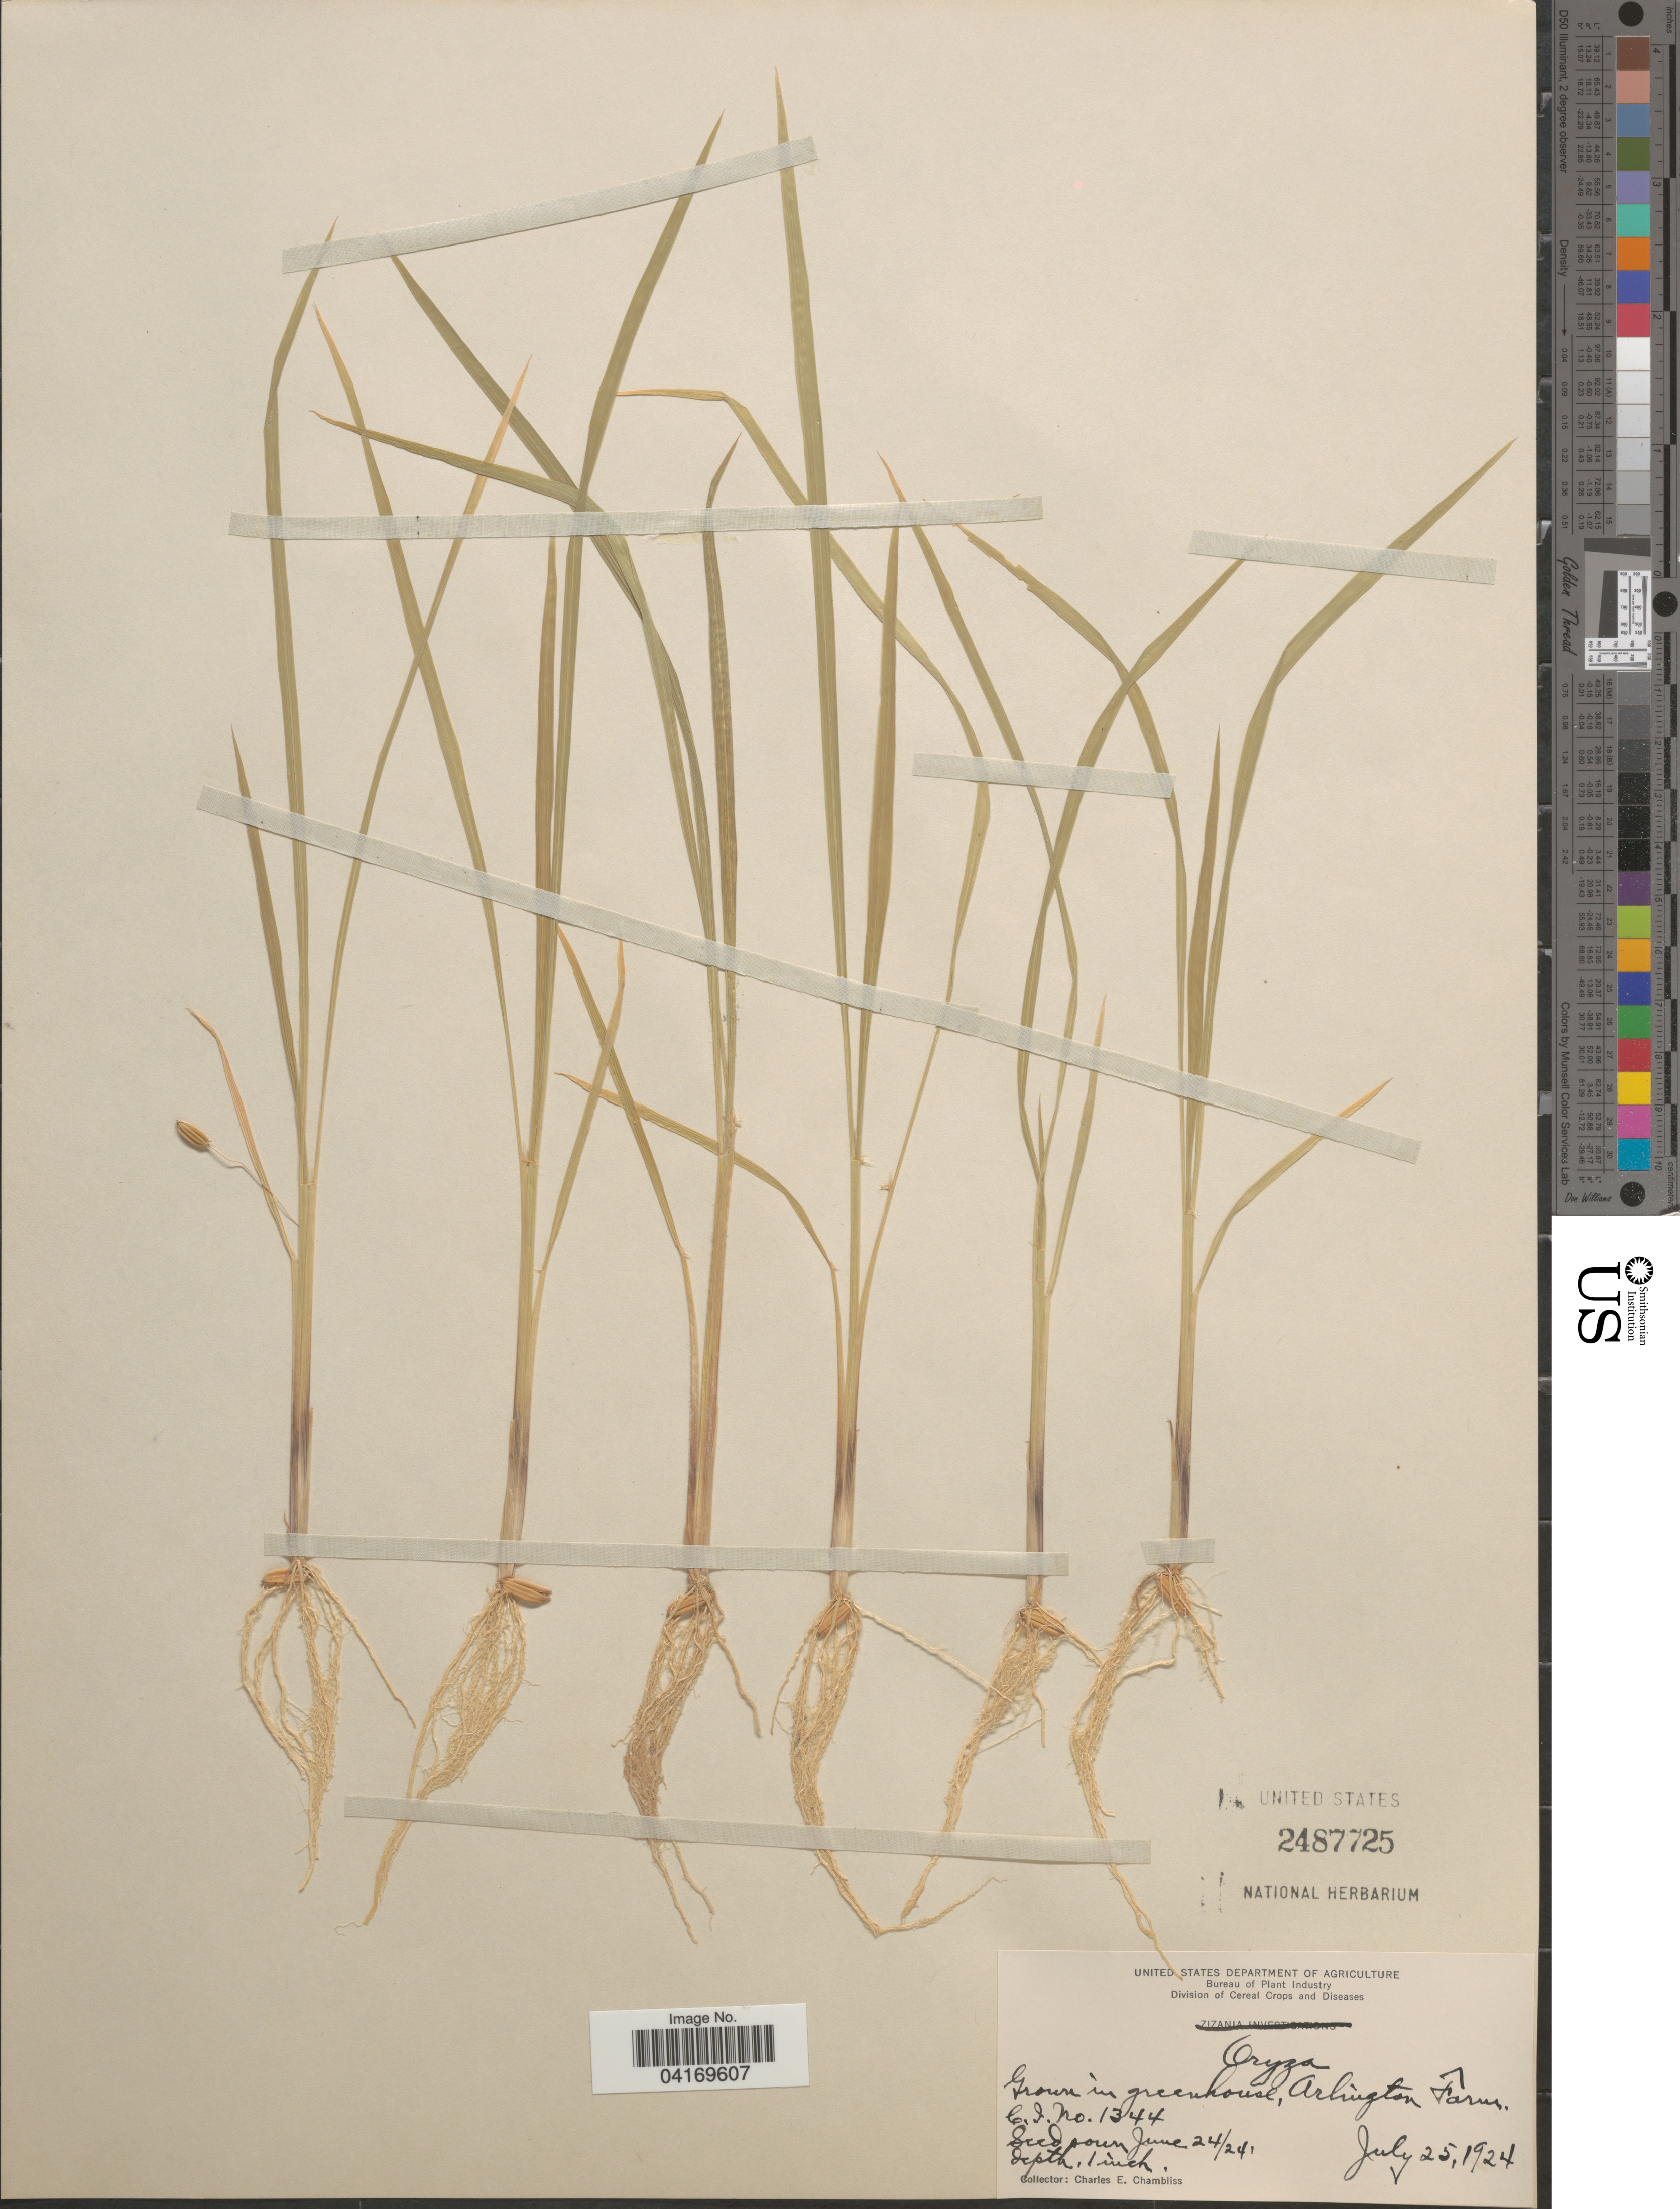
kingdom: Plantae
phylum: Tracheophyta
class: Liliopsida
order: Poales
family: Poaceae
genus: Oryza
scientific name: Oryza sp.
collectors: C. Chambliss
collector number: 1344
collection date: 1924-07-25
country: United States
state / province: Virginia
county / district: Arlington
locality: Grown in greenhouse, Arlington Farm.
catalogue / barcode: US 2487725